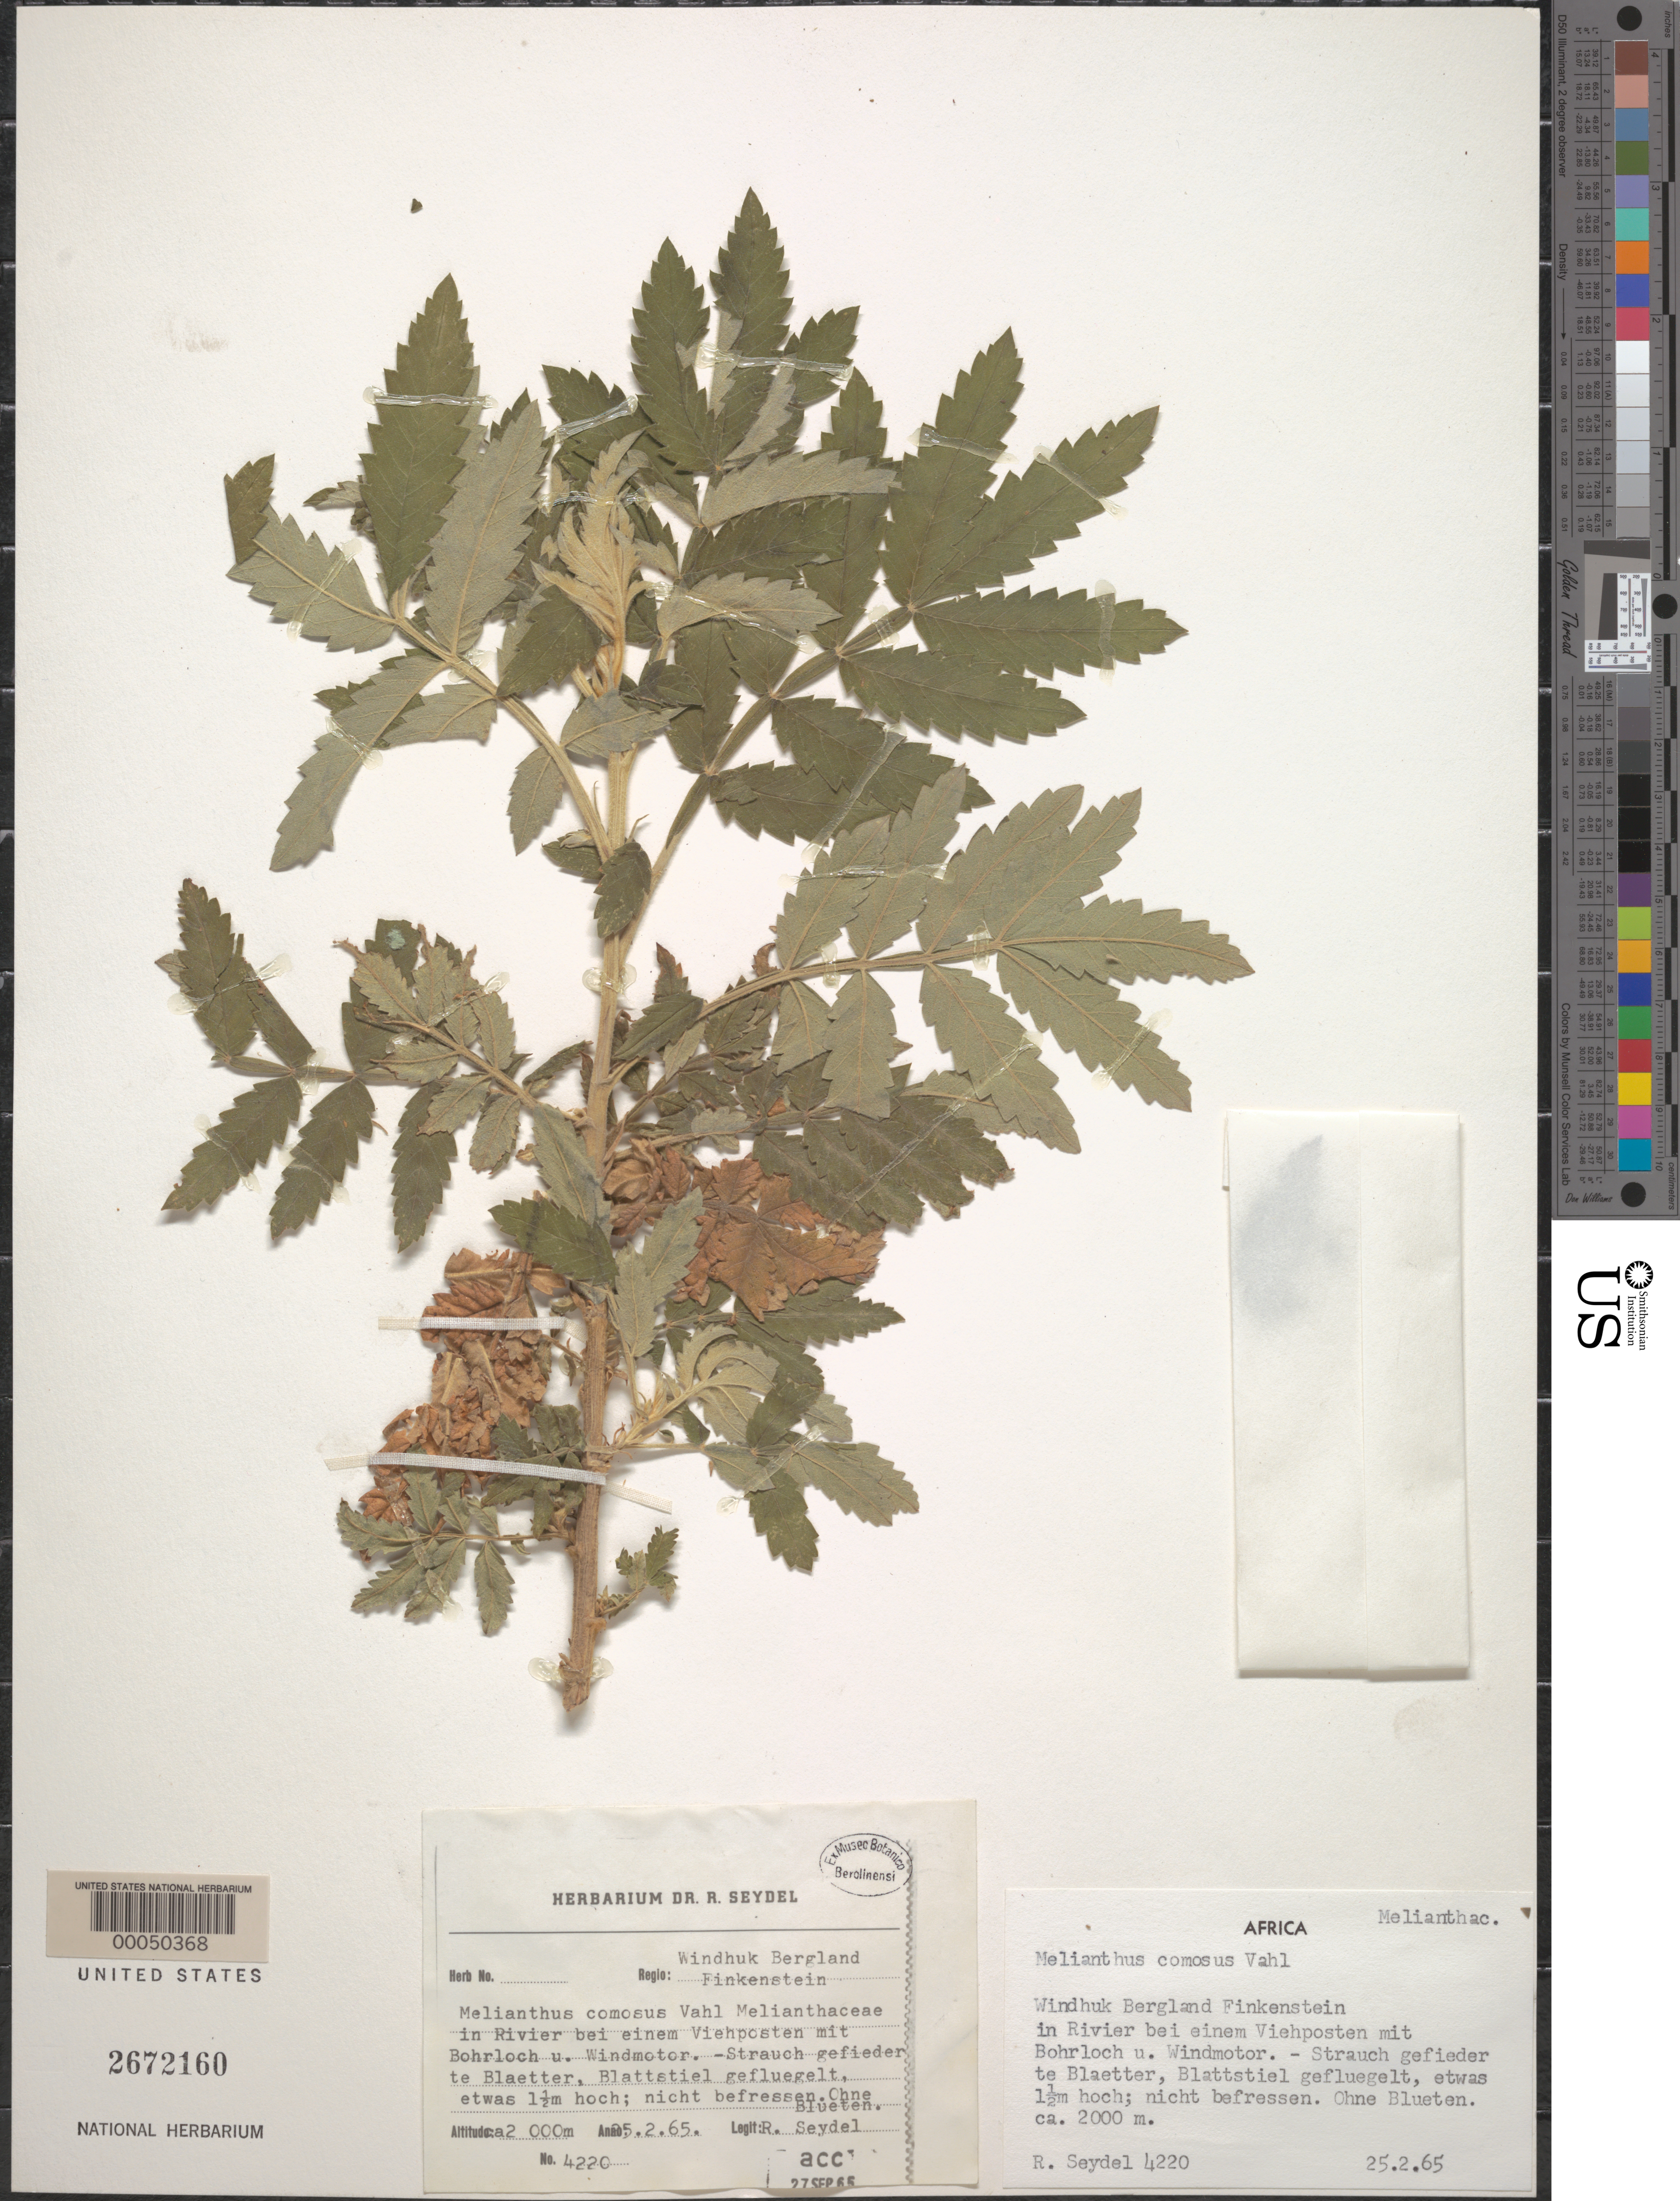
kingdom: Plantae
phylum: Tracheophyta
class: Magnoliopsida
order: Geraniales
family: Melianthaceae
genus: Melianthus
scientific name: Melianthus comosus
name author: Vahl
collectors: R. Seydel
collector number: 4220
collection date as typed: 25 Feb 1965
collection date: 1965-02-25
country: Namibia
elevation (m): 2000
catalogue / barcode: US 2672160